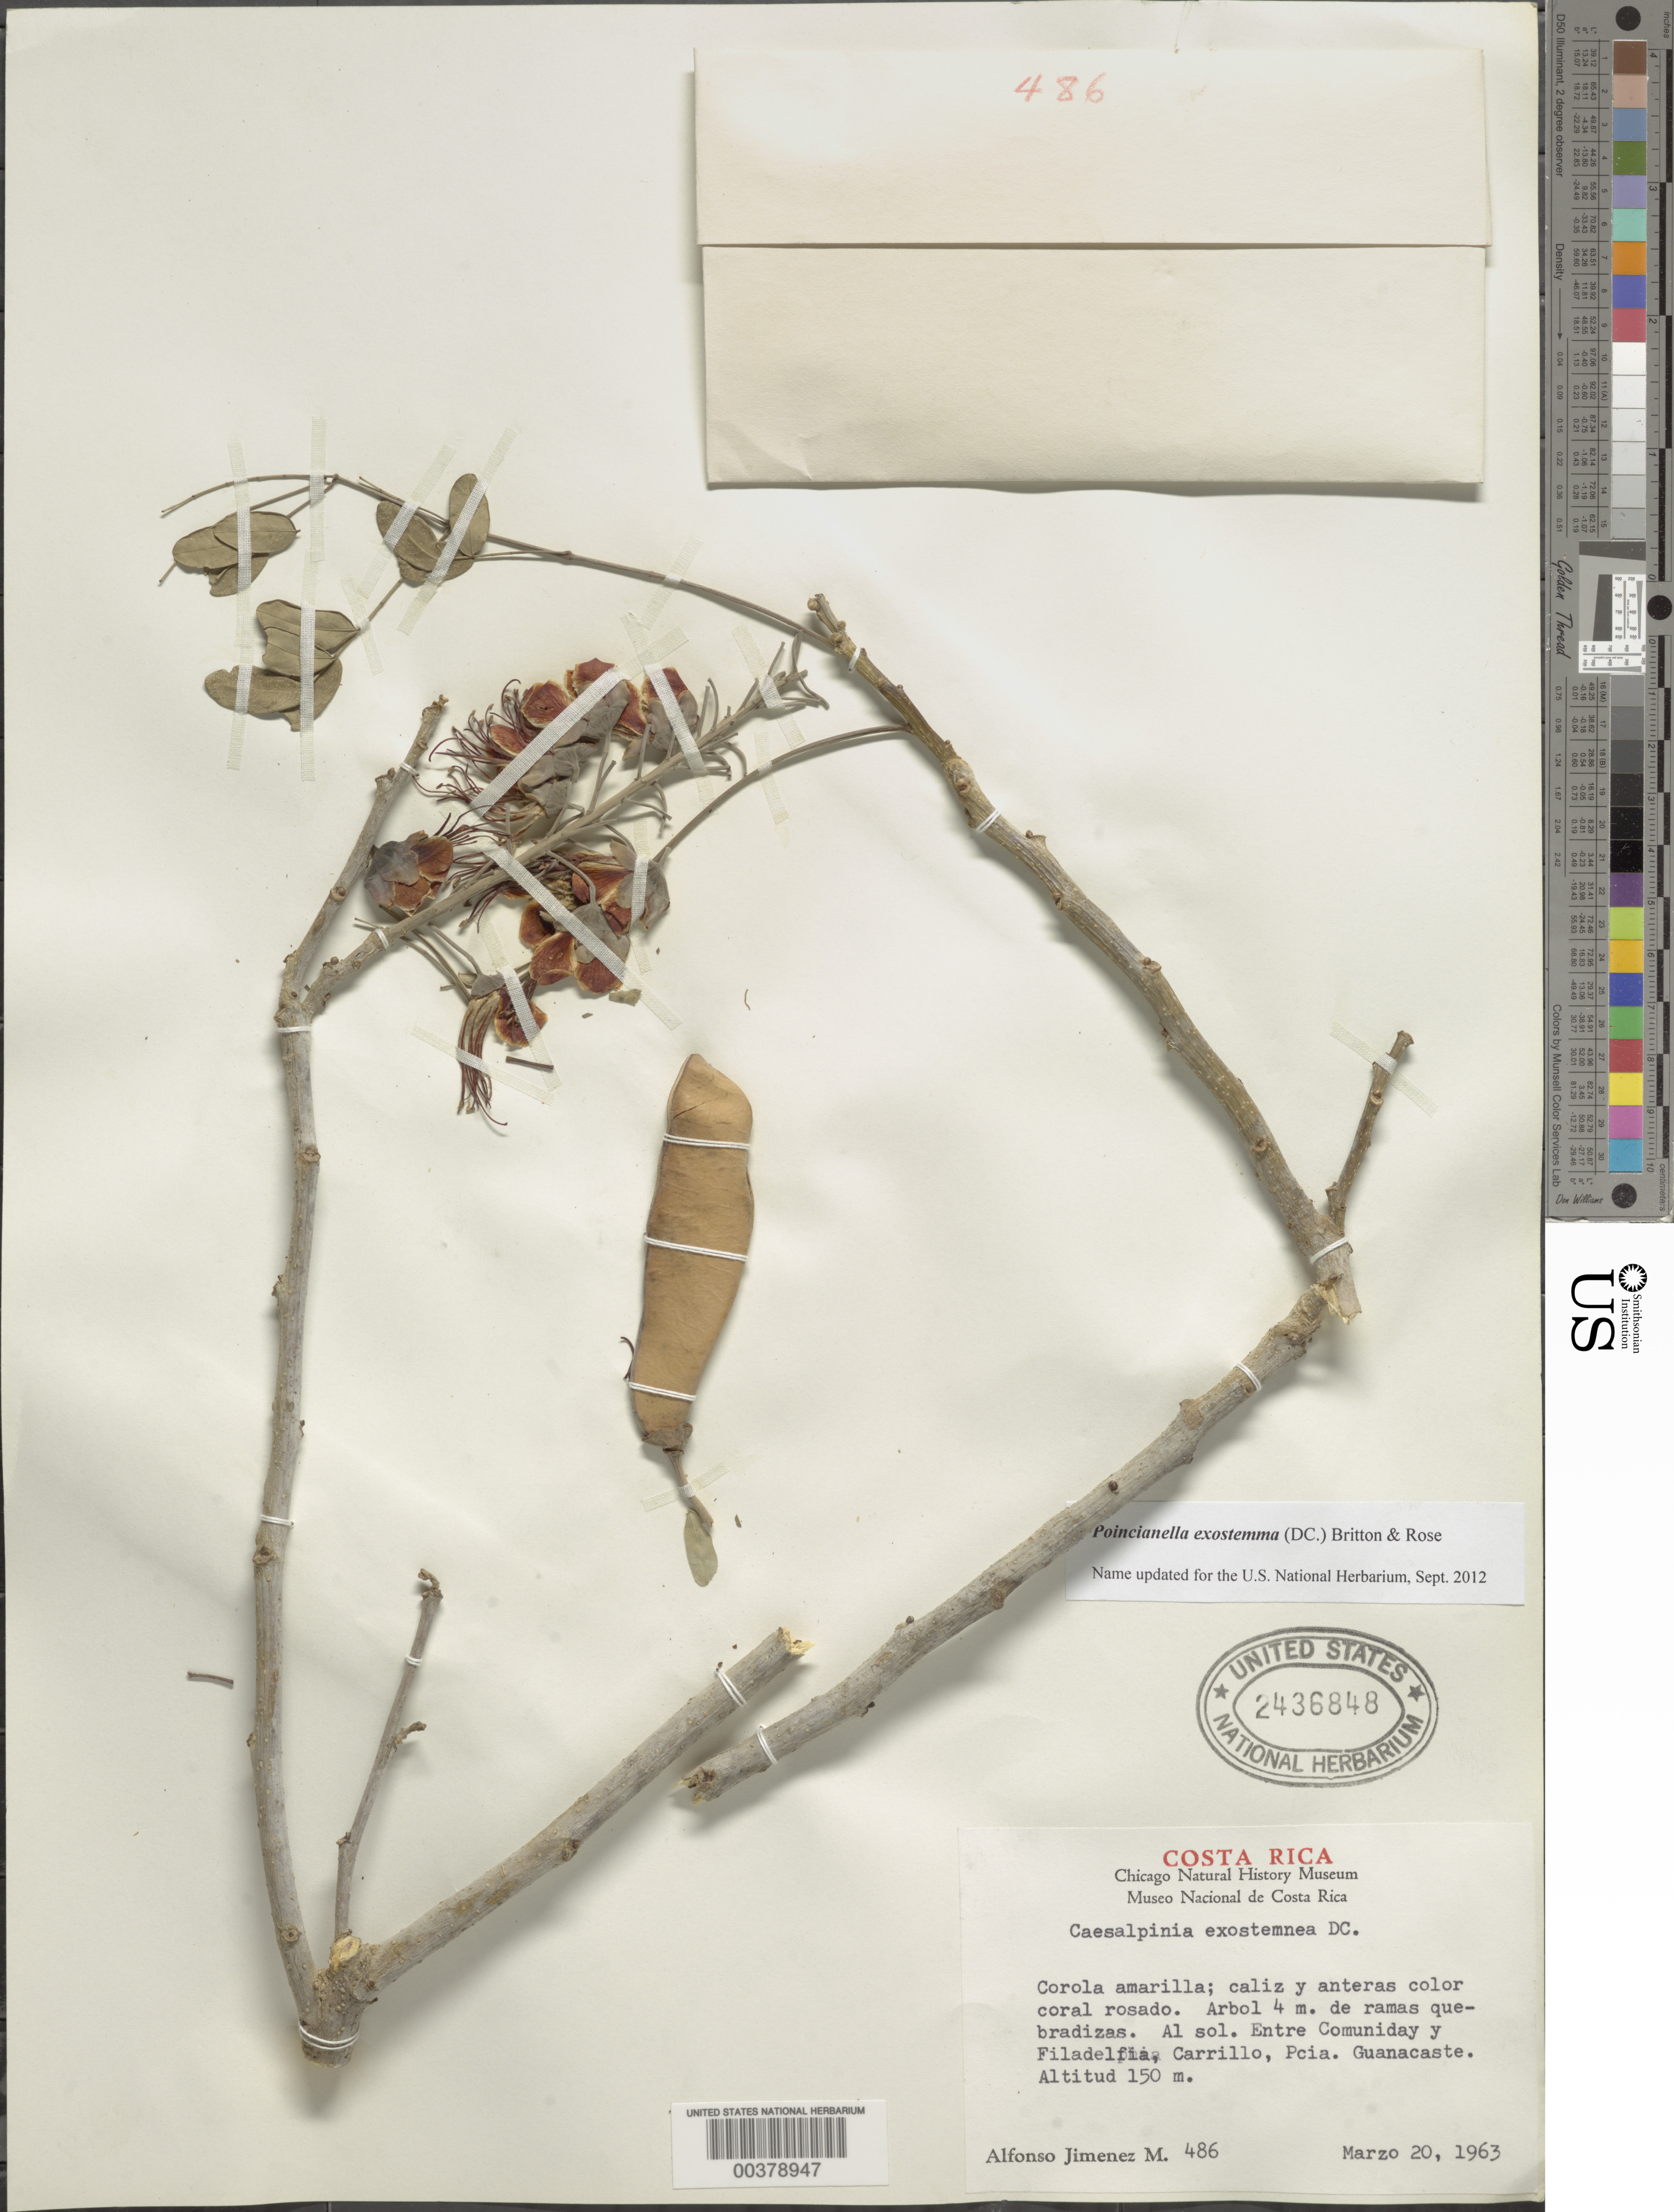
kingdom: Plantae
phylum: Tracheophyta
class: Magnoliopsida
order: Fabales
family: Fabaceae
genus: Erythrostemon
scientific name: Erythrostemon exostemma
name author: (Moc. & Sessé ex DC.) Gagnon & G.P. Lewis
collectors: A. Jiménez M.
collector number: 486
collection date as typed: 20 Mar 1963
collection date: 1963-03-20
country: Costa Rica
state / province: Guanacaste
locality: Entre Comuniday y Filadelfia, Carrillo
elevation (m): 150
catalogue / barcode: US 2436848